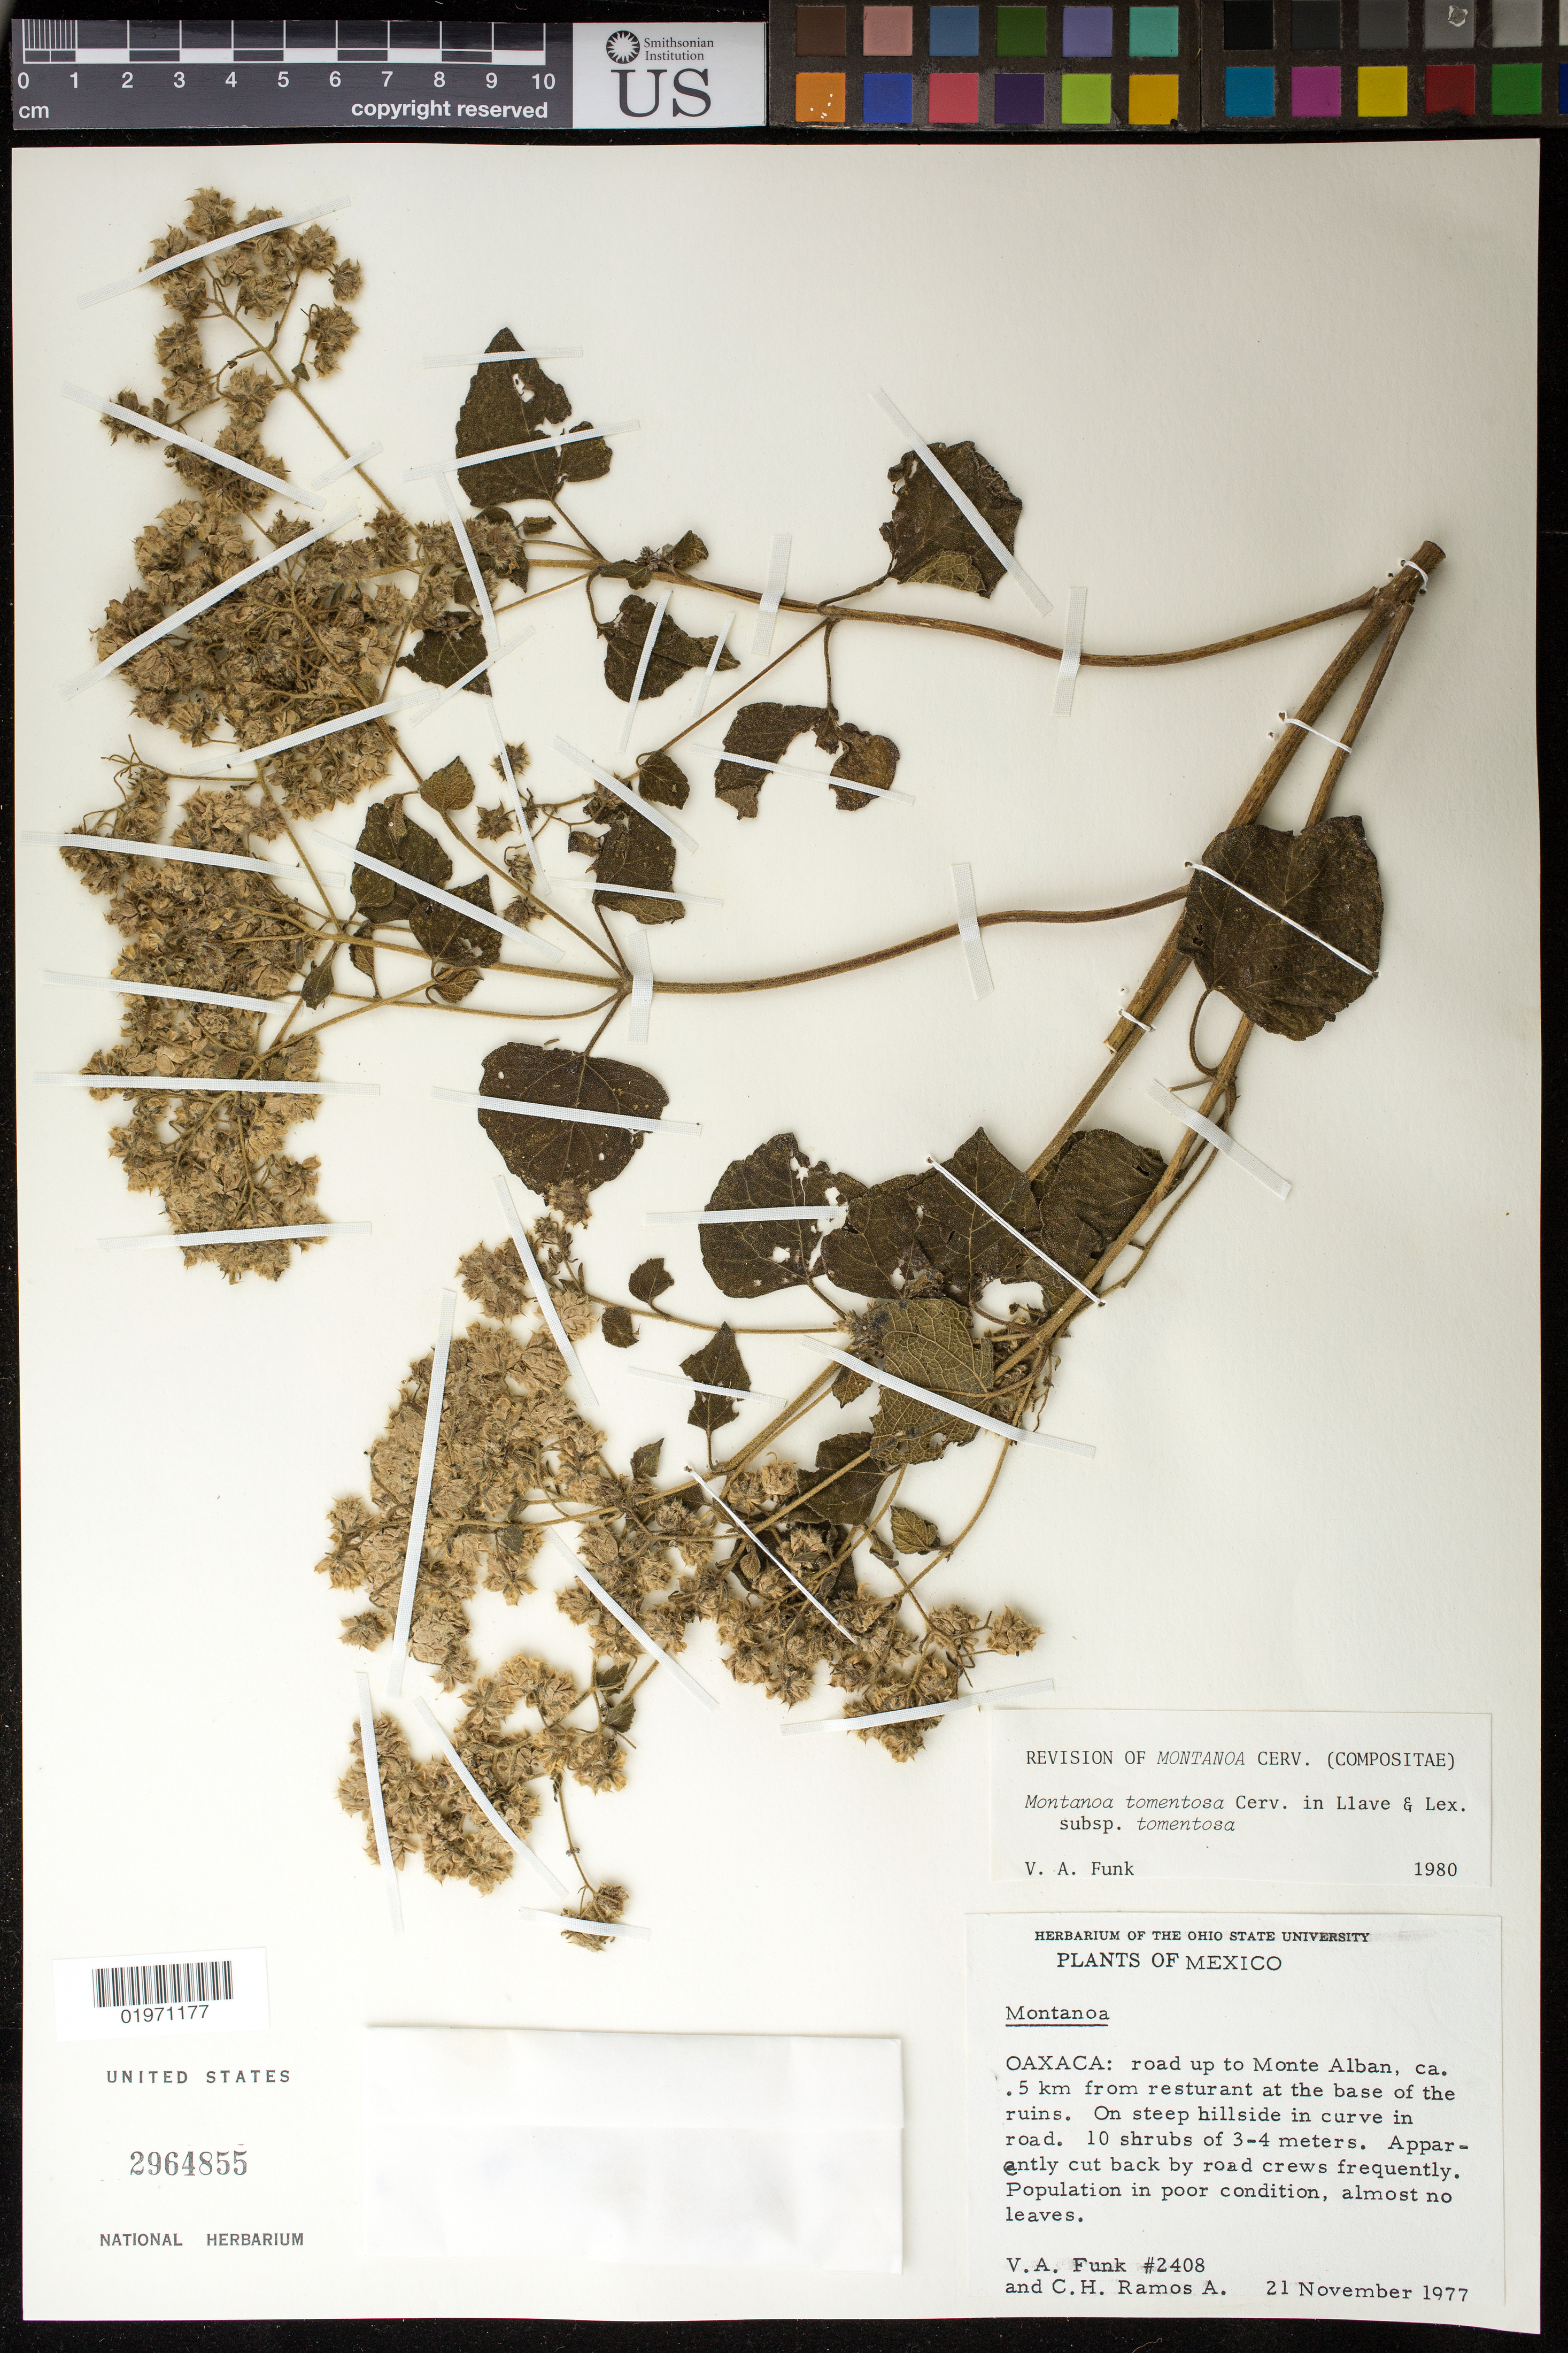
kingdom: Plantae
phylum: Tracheophyta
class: Magnoliopsida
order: Asterales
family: Asteraceae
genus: Montanoa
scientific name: Montanoa tomentosa subsp. tomentosa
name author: Cerv.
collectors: V. Funk & C. H. Ramos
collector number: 2408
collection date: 1977-11-21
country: Mexico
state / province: Oaxaca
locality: Road up to Monte Alban, ca. 5 km from restaurant at the base of the ruins. On steep hillside in curve in road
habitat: Apparently cut back by road crews frequently;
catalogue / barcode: US 2964855